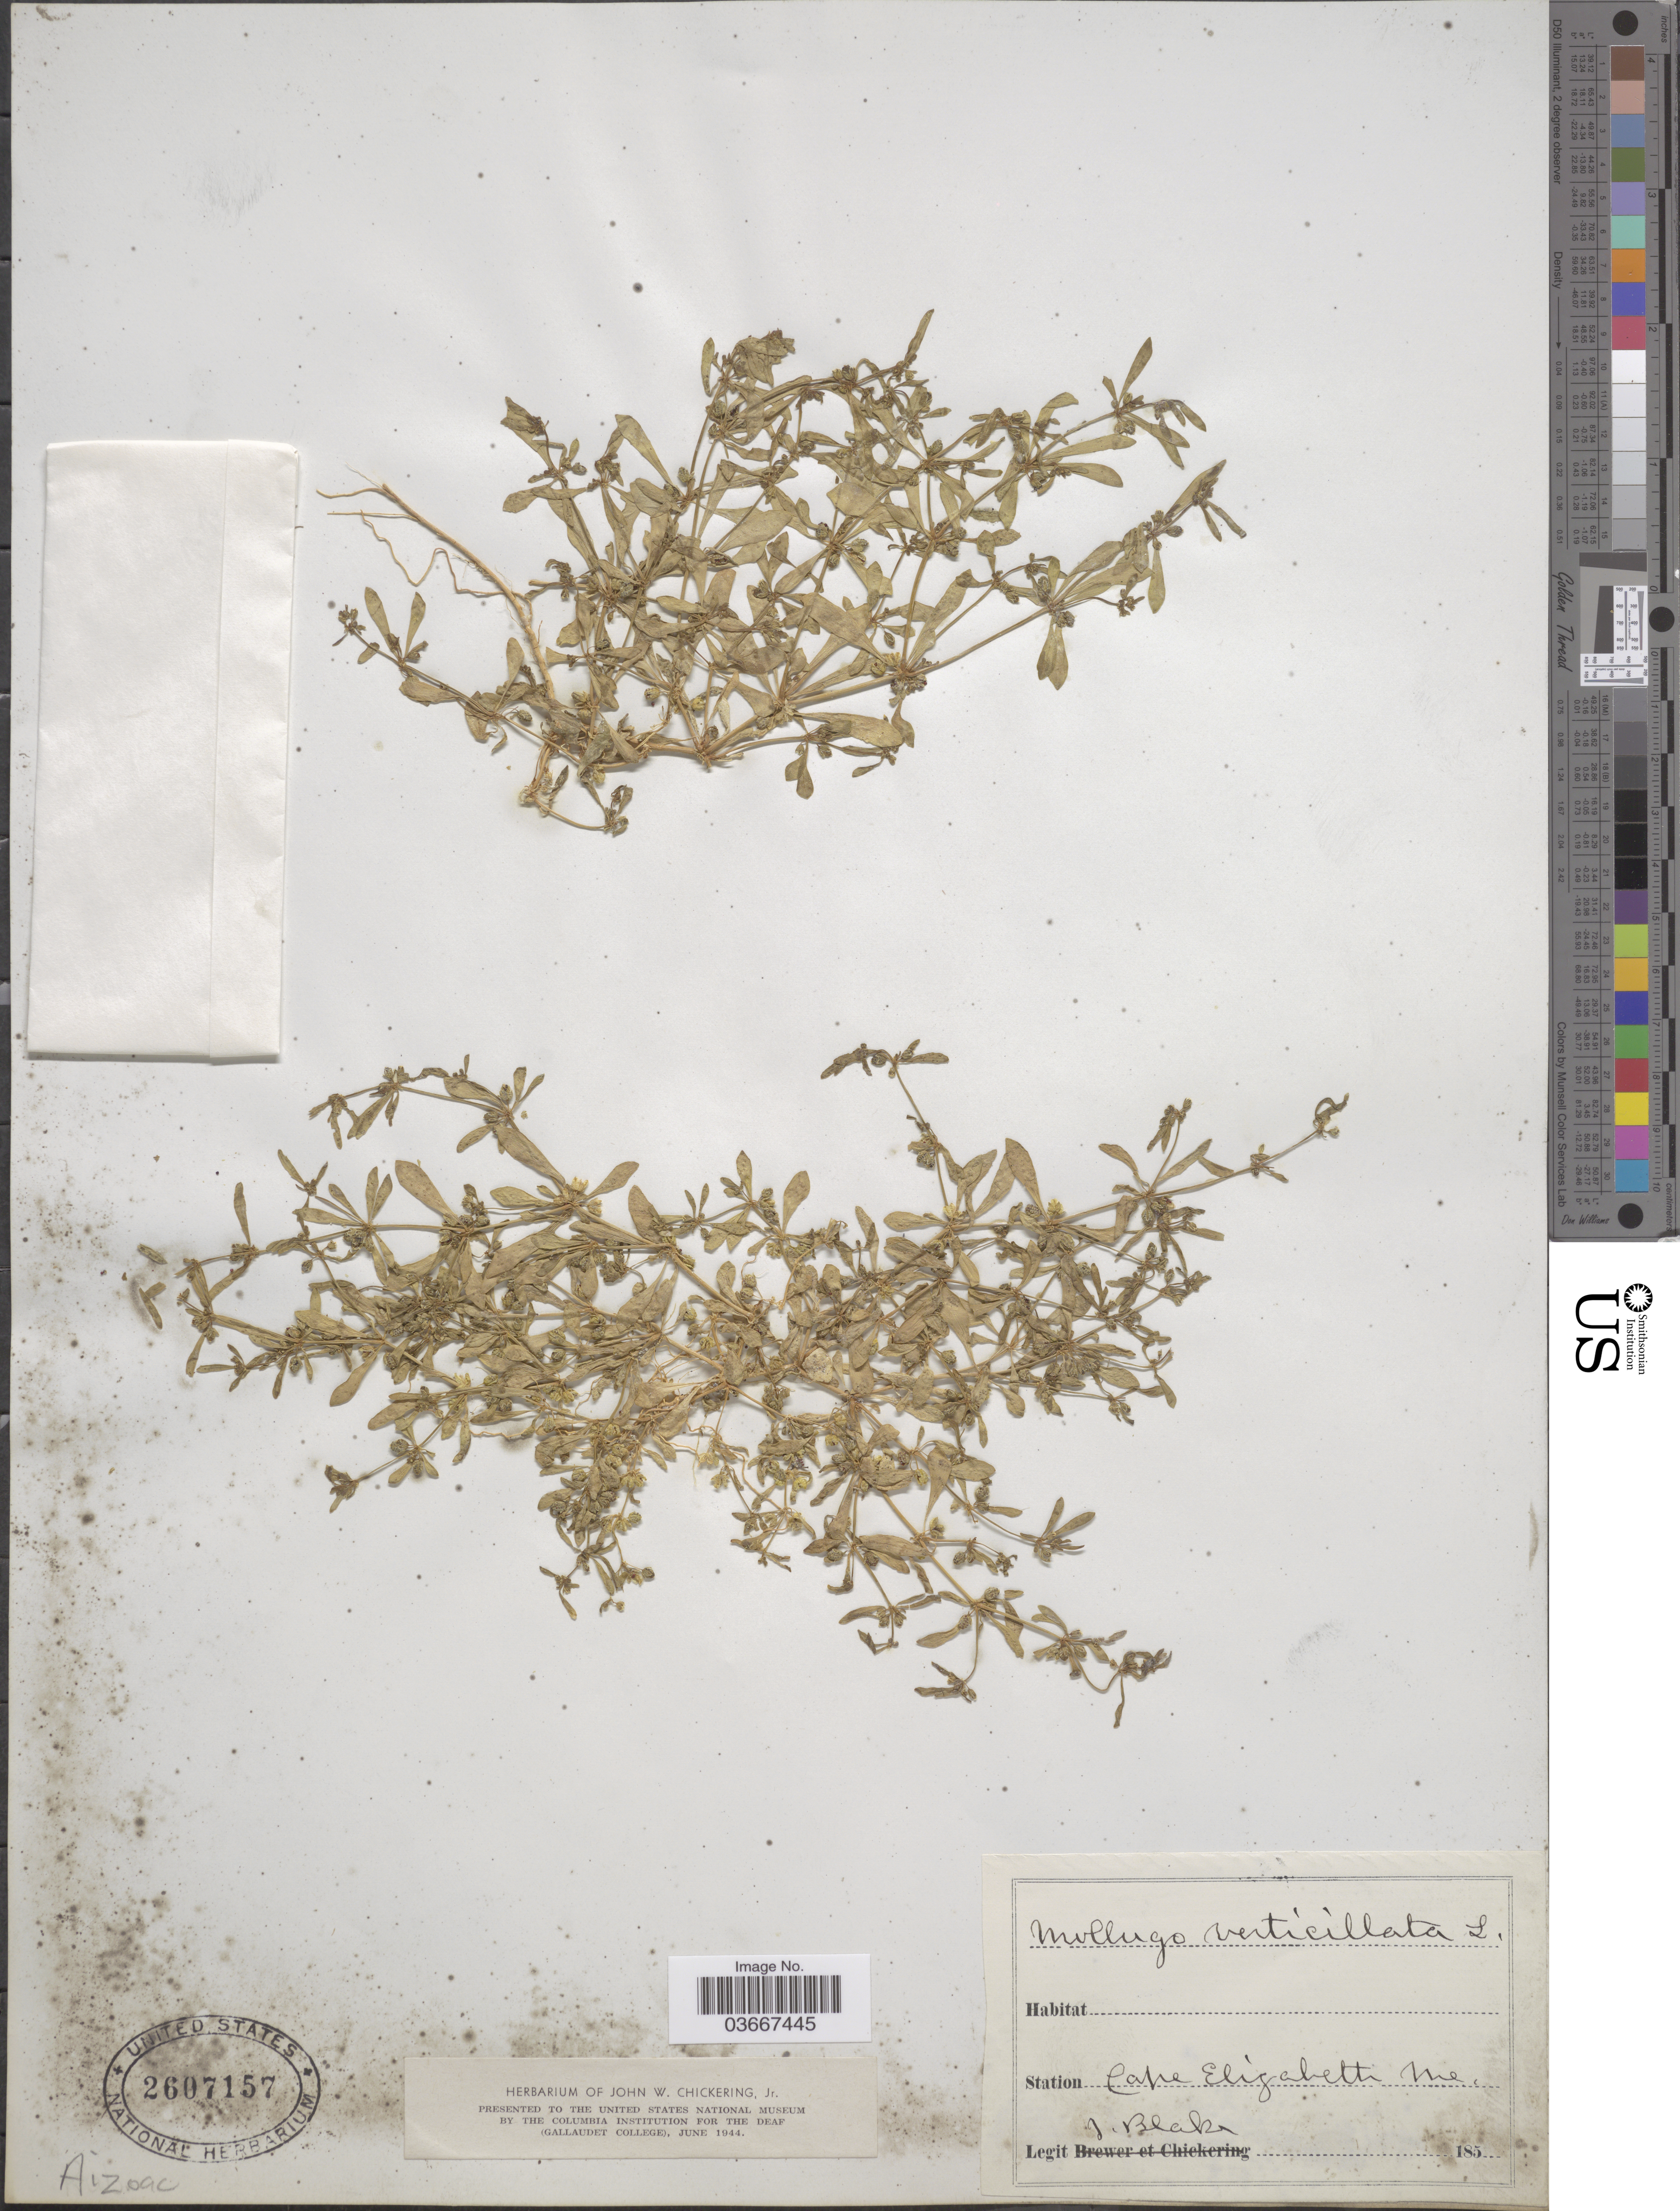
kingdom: Plantae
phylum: Tracheophyta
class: Magnoliopsida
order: Caryophyllales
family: Molluginaceae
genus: Mollugo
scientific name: Mollugo verticillata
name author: L.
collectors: J. Blake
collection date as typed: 185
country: United States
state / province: Maine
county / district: Cumberland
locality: Cape Elizabeth.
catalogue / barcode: US 2607157